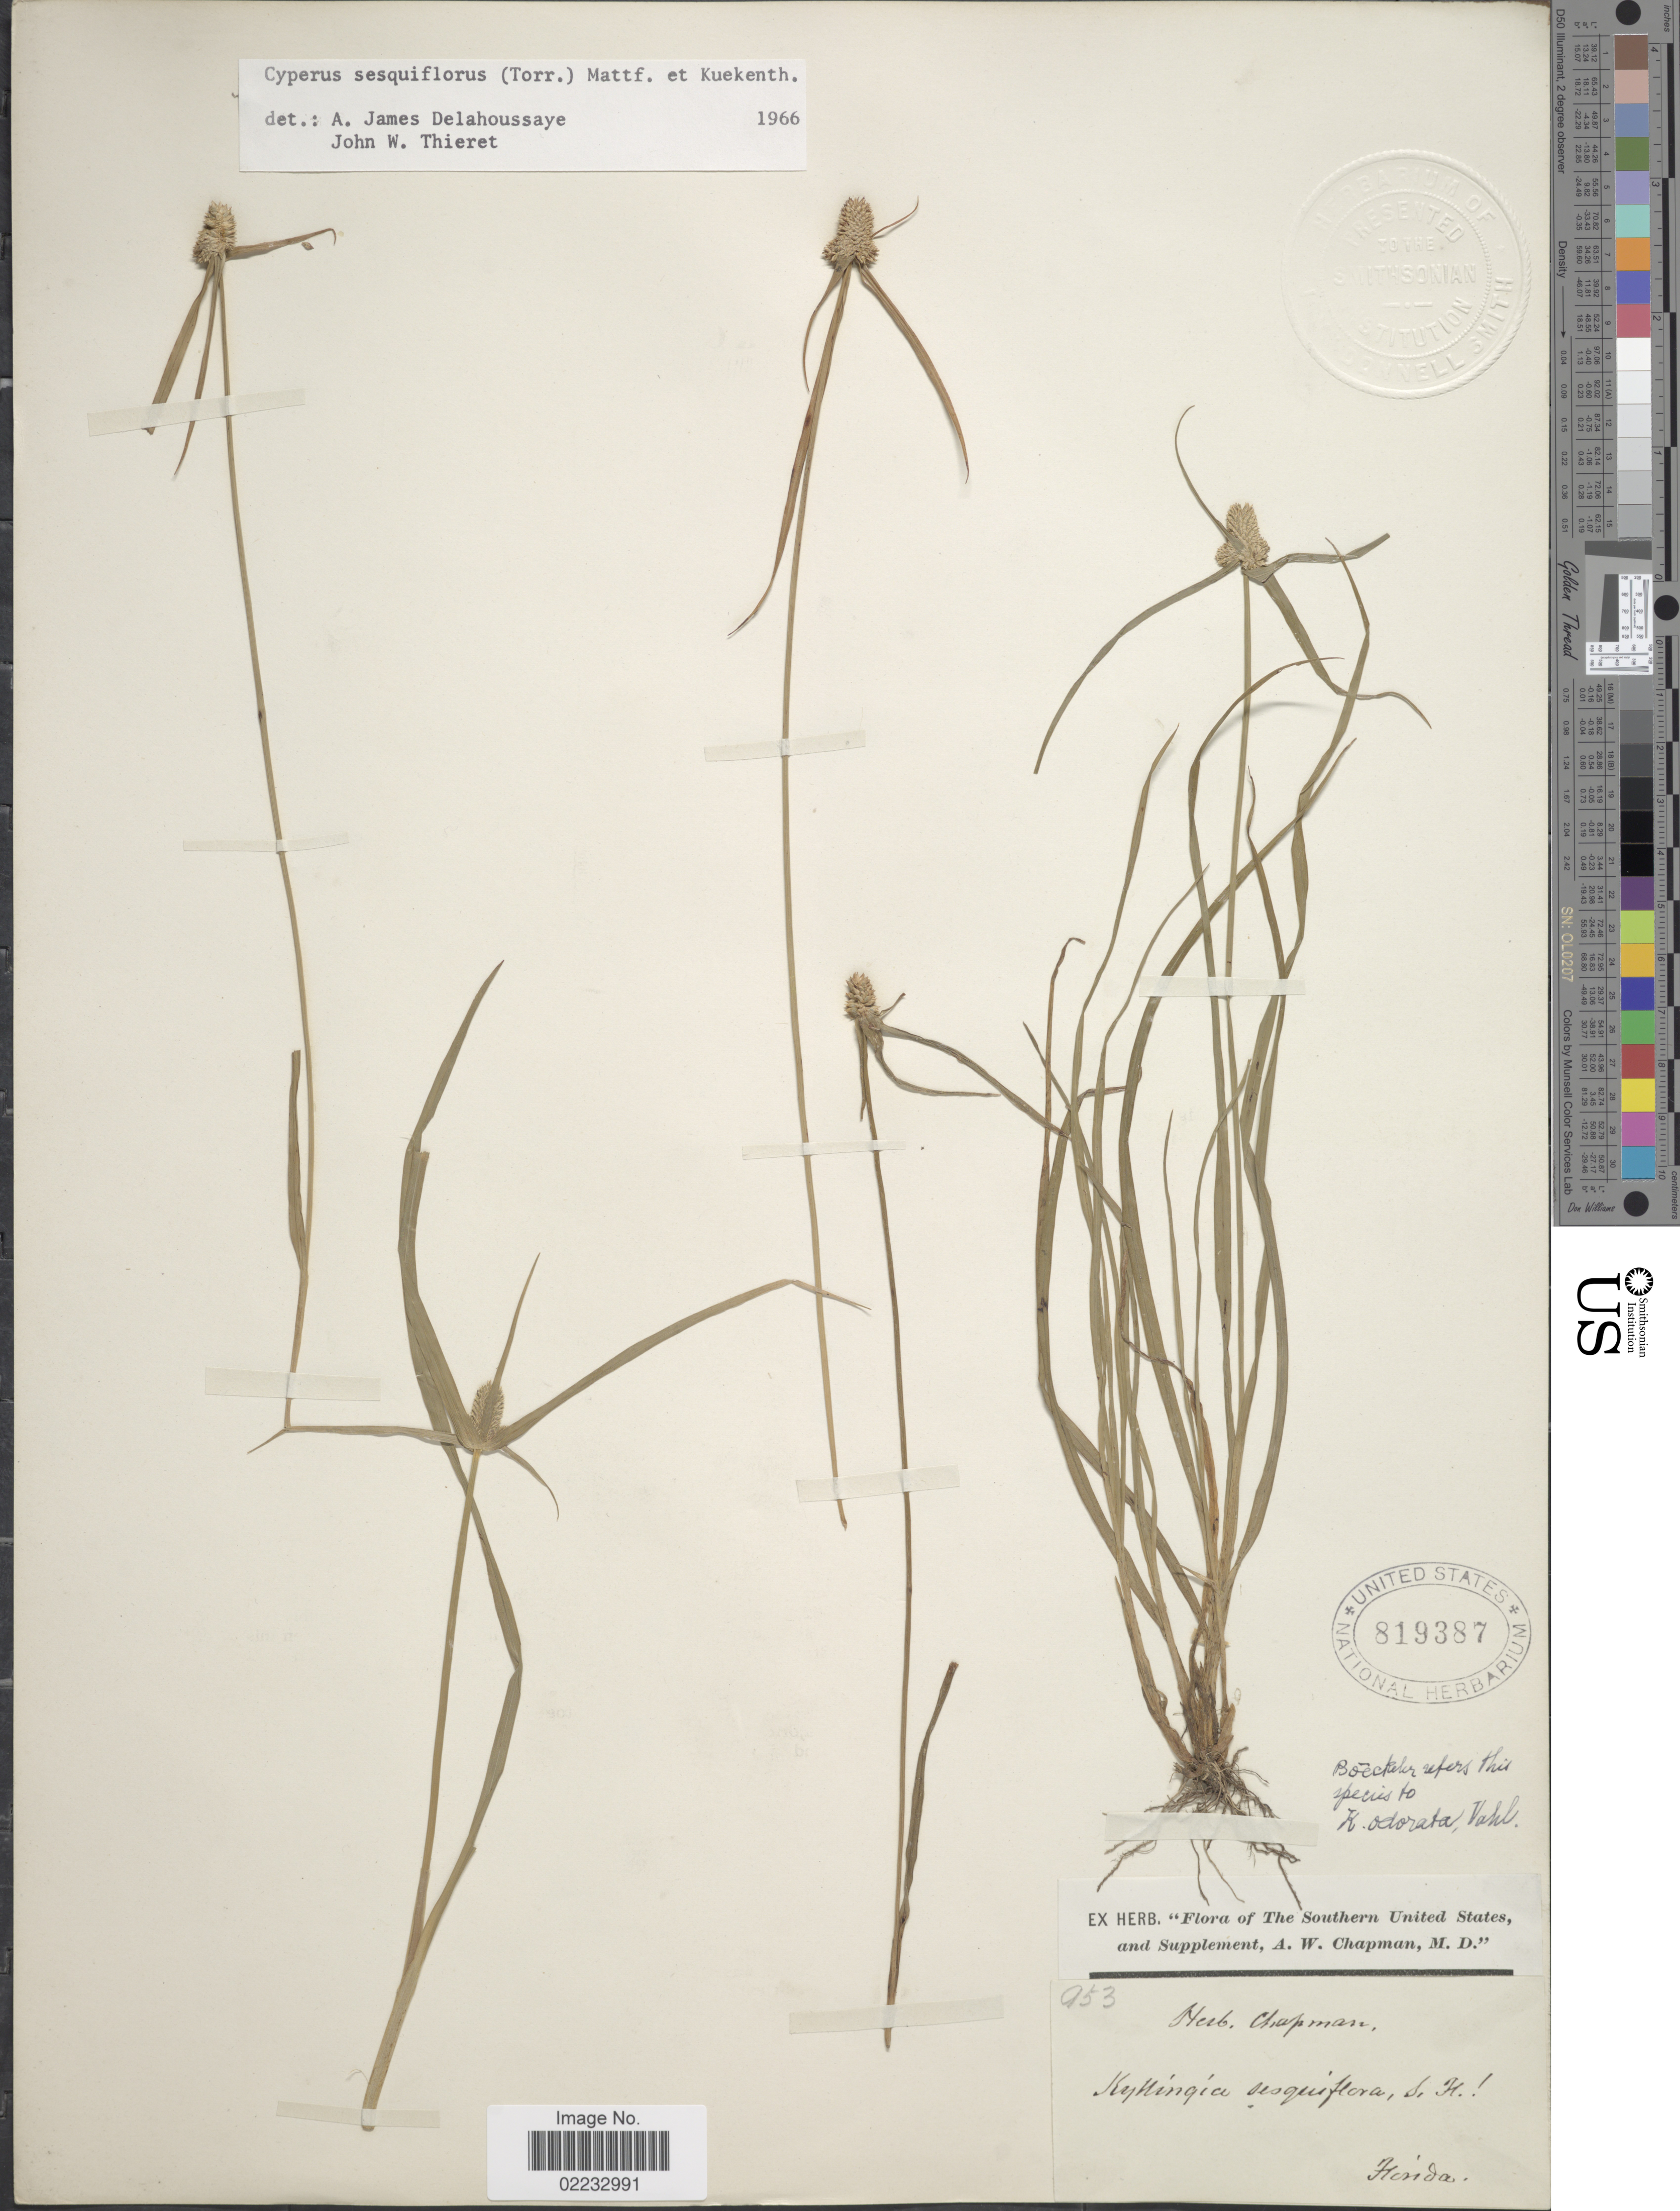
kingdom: Plantae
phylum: Tracheophyta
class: Liliopsida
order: Poales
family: Cyperaceae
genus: Cyperus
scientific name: Cyperus sesquiflorus subsp. sesquiflorus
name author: (Torr.) Mattf. & Kük.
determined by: Strong, M. T., (US), Smithsonian Institution - National Museum of Natural History (UNITED STATES)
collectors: ex herb. A.W. Chapman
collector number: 953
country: United States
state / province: Florida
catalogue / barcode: US 819387